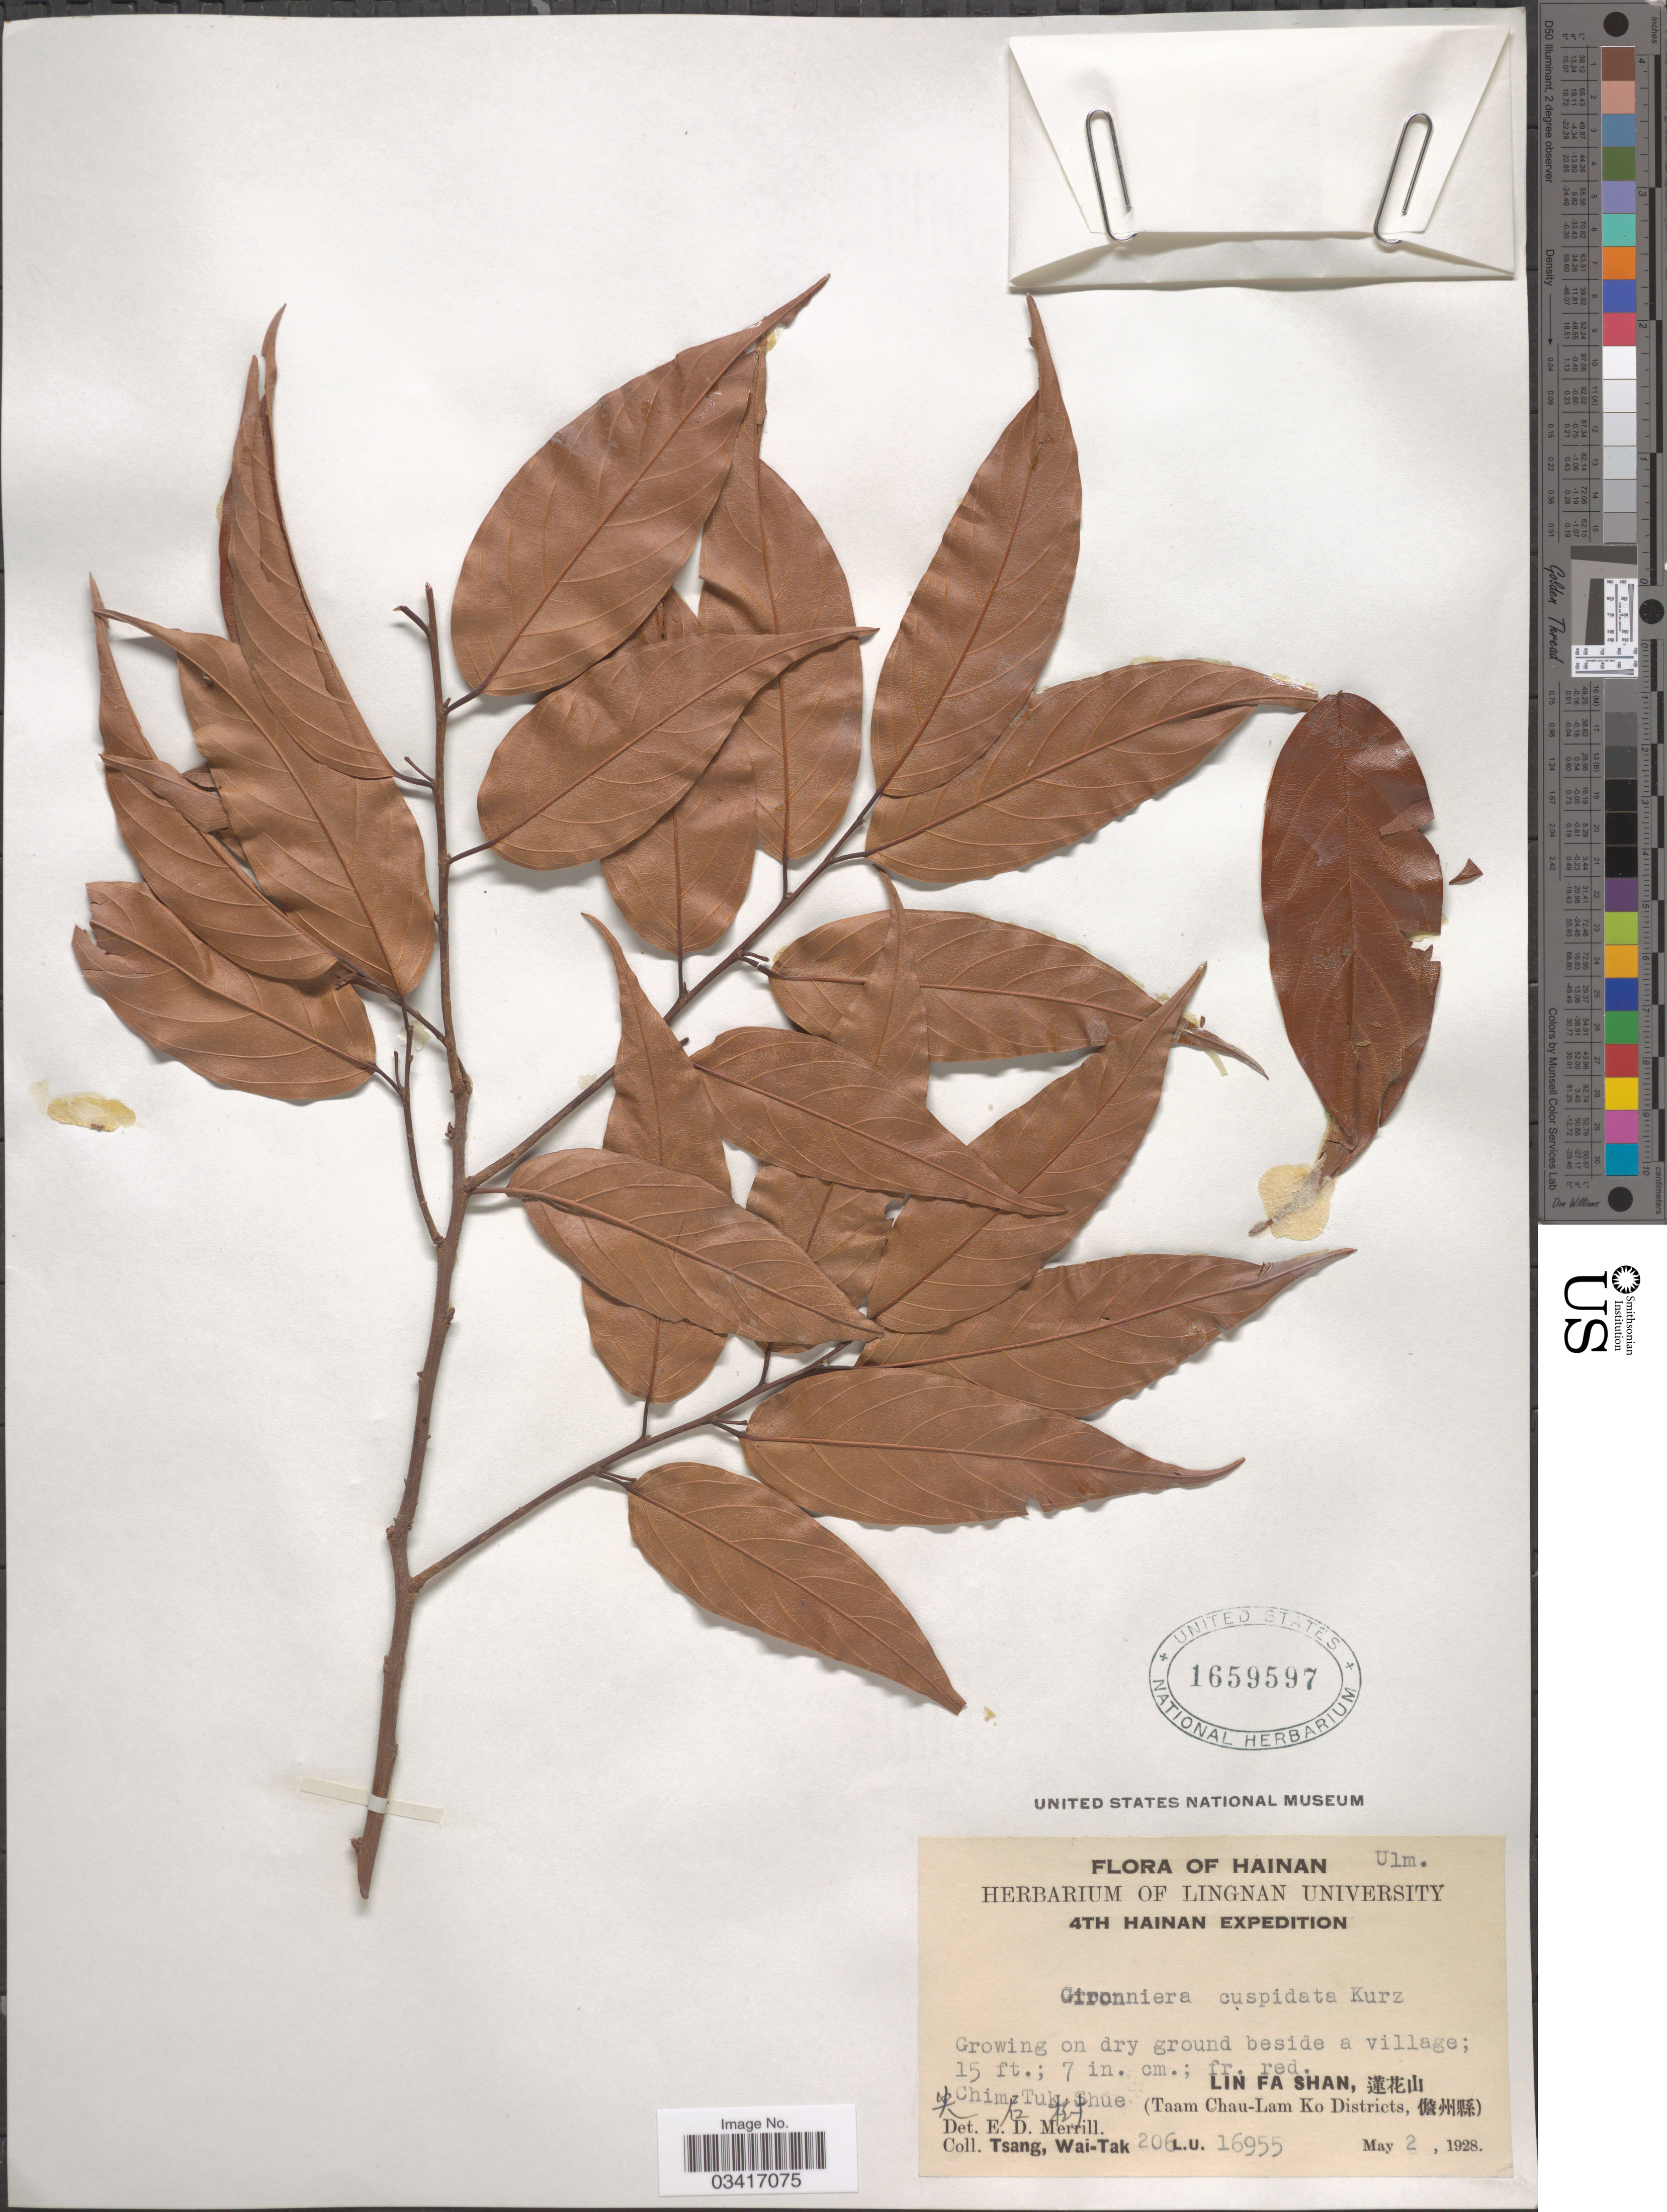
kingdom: Plantae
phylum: Tracheophyta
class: Magnoliopsida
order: Rosales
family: Cannabaceae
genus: Aphananthe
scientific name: Aphananthe cuspidata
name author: (Blume) Planch.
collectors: W. T. Tsang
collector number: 206L.U.16955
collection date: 1928-05-02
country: China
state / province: Hainan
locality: Chim Tuk Shue X. Lin Fa Shan, X. (Taam Chau-Lam Ko Districts, X).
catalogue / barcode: US 1659597